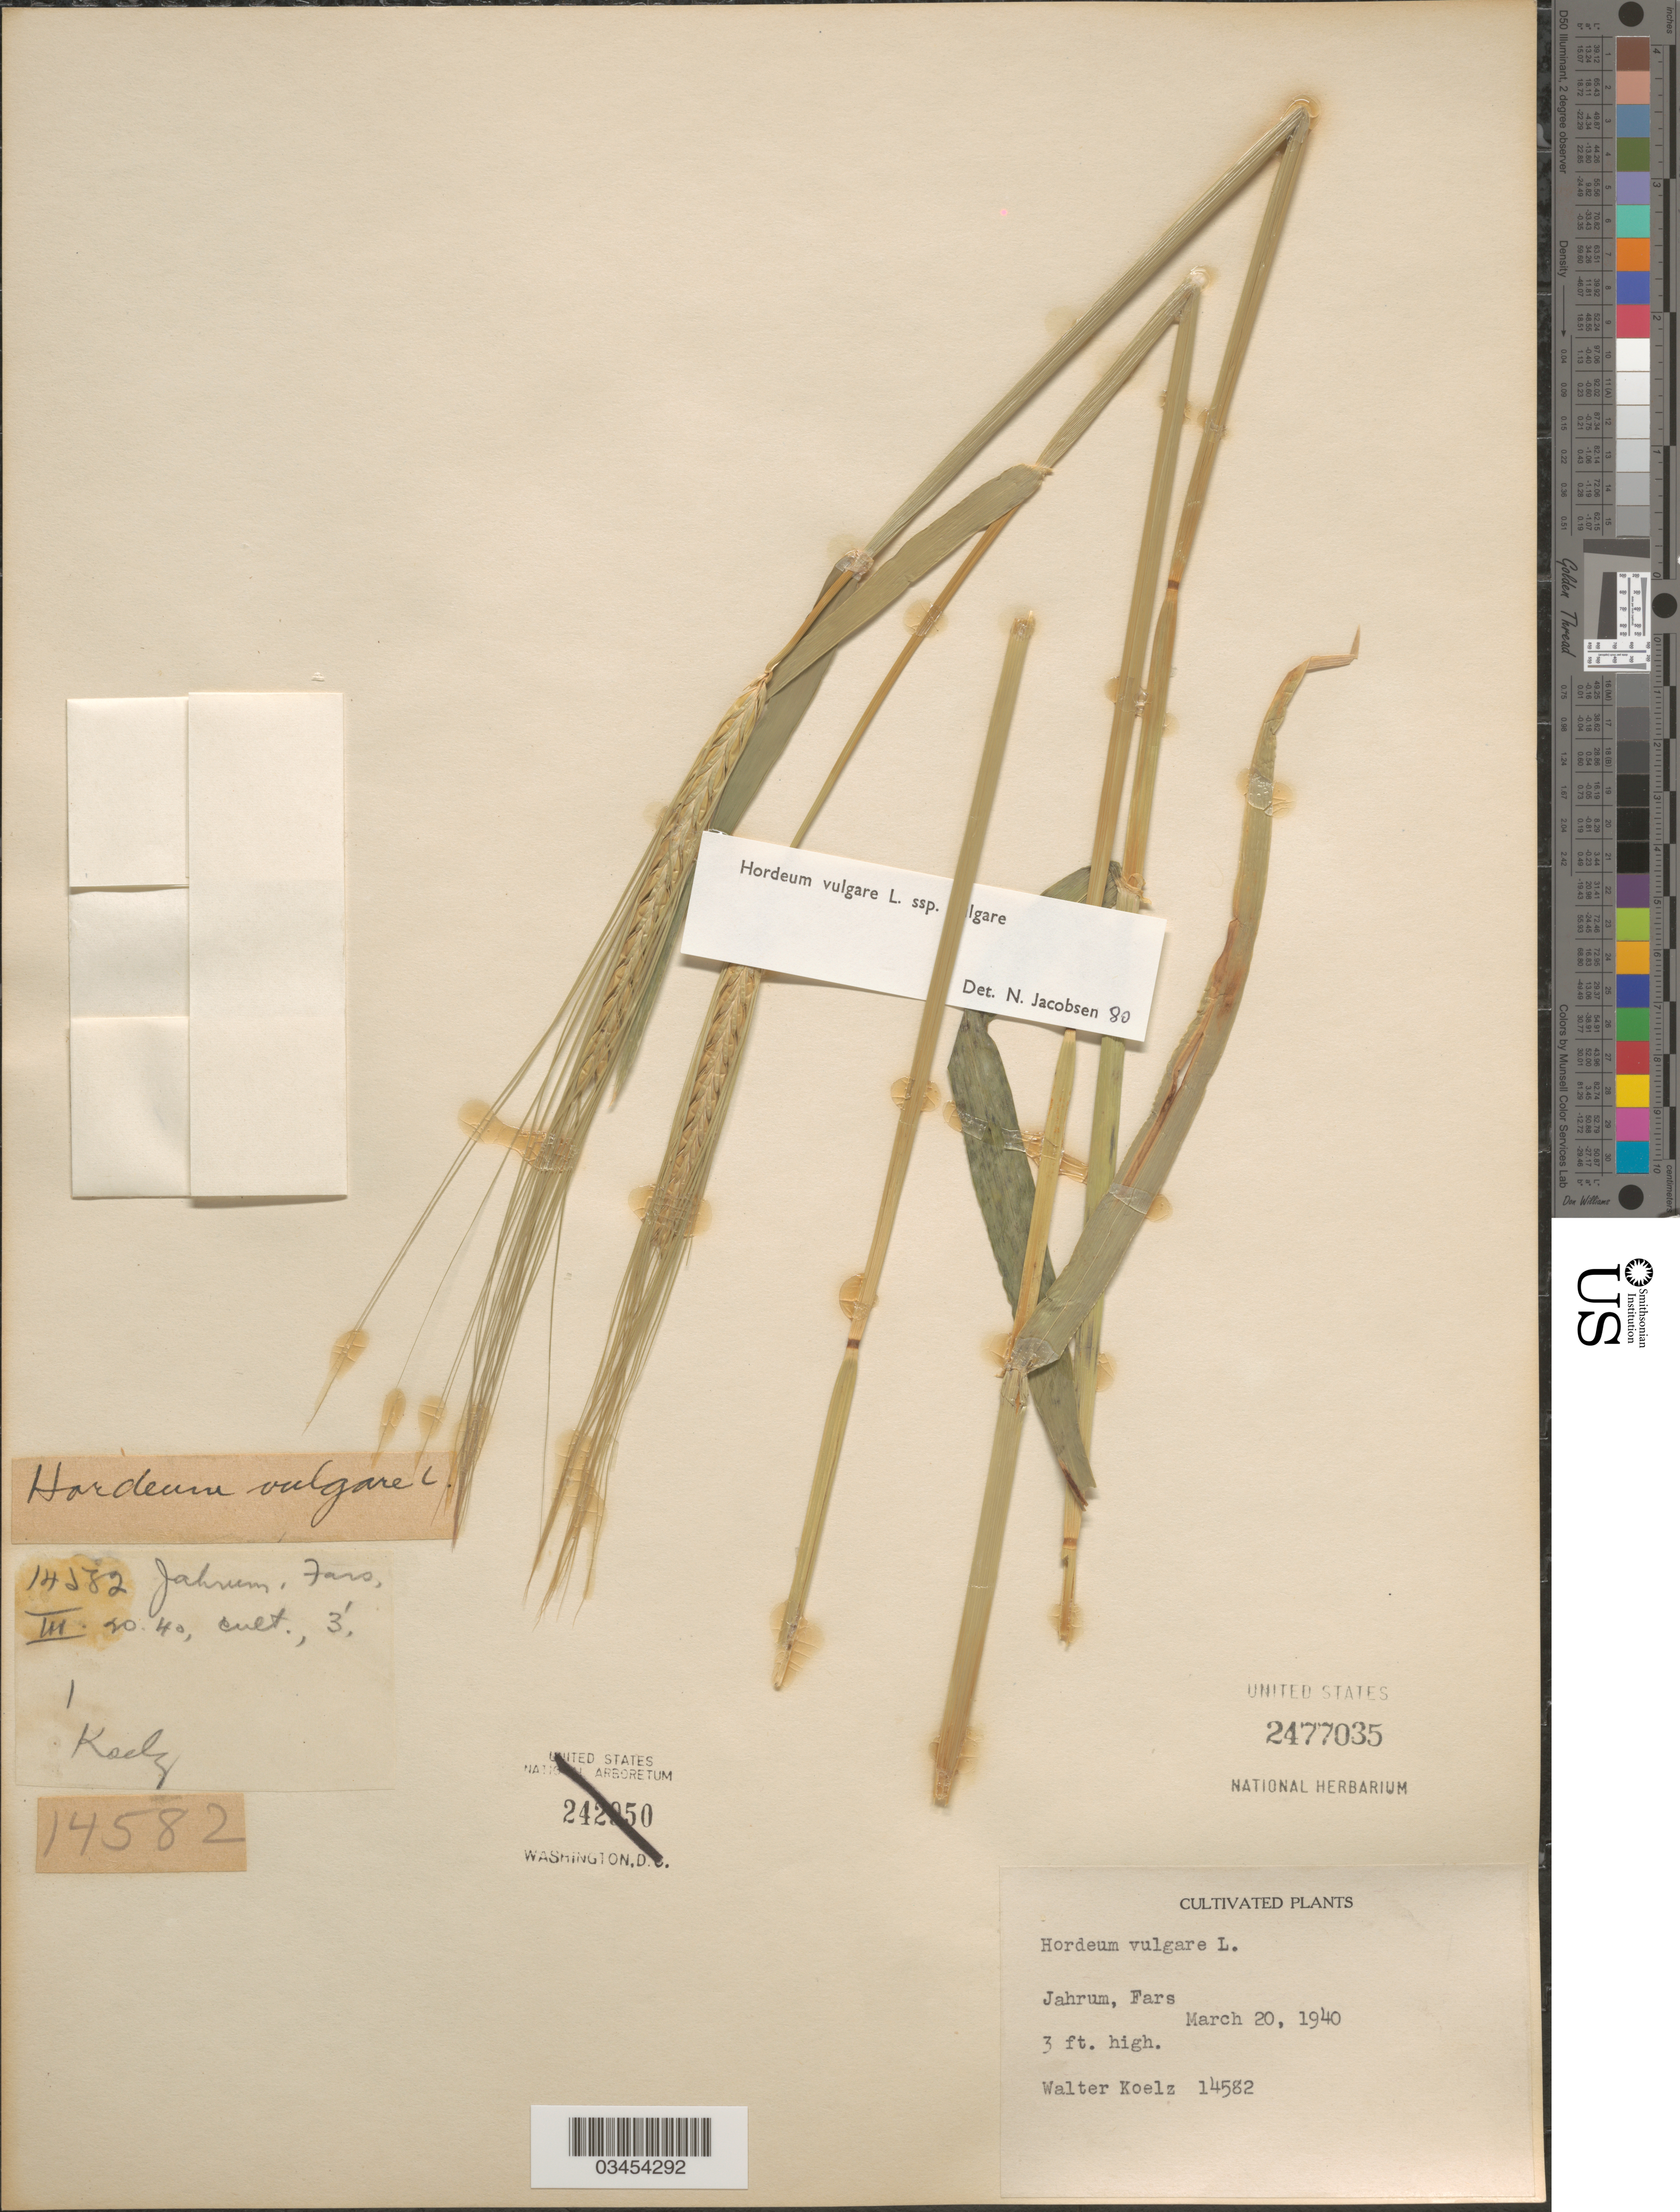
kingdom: Plantae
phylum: Tracheophyta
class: Liliopsida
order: Poales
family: Poaceae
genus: Hordeum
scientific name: Hordeum vulgare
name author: L.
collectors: W. N. Koelz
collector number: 14582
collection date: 1940-03-20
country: Iran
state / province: Fars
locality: Jahrum.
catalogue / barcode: US 2477035